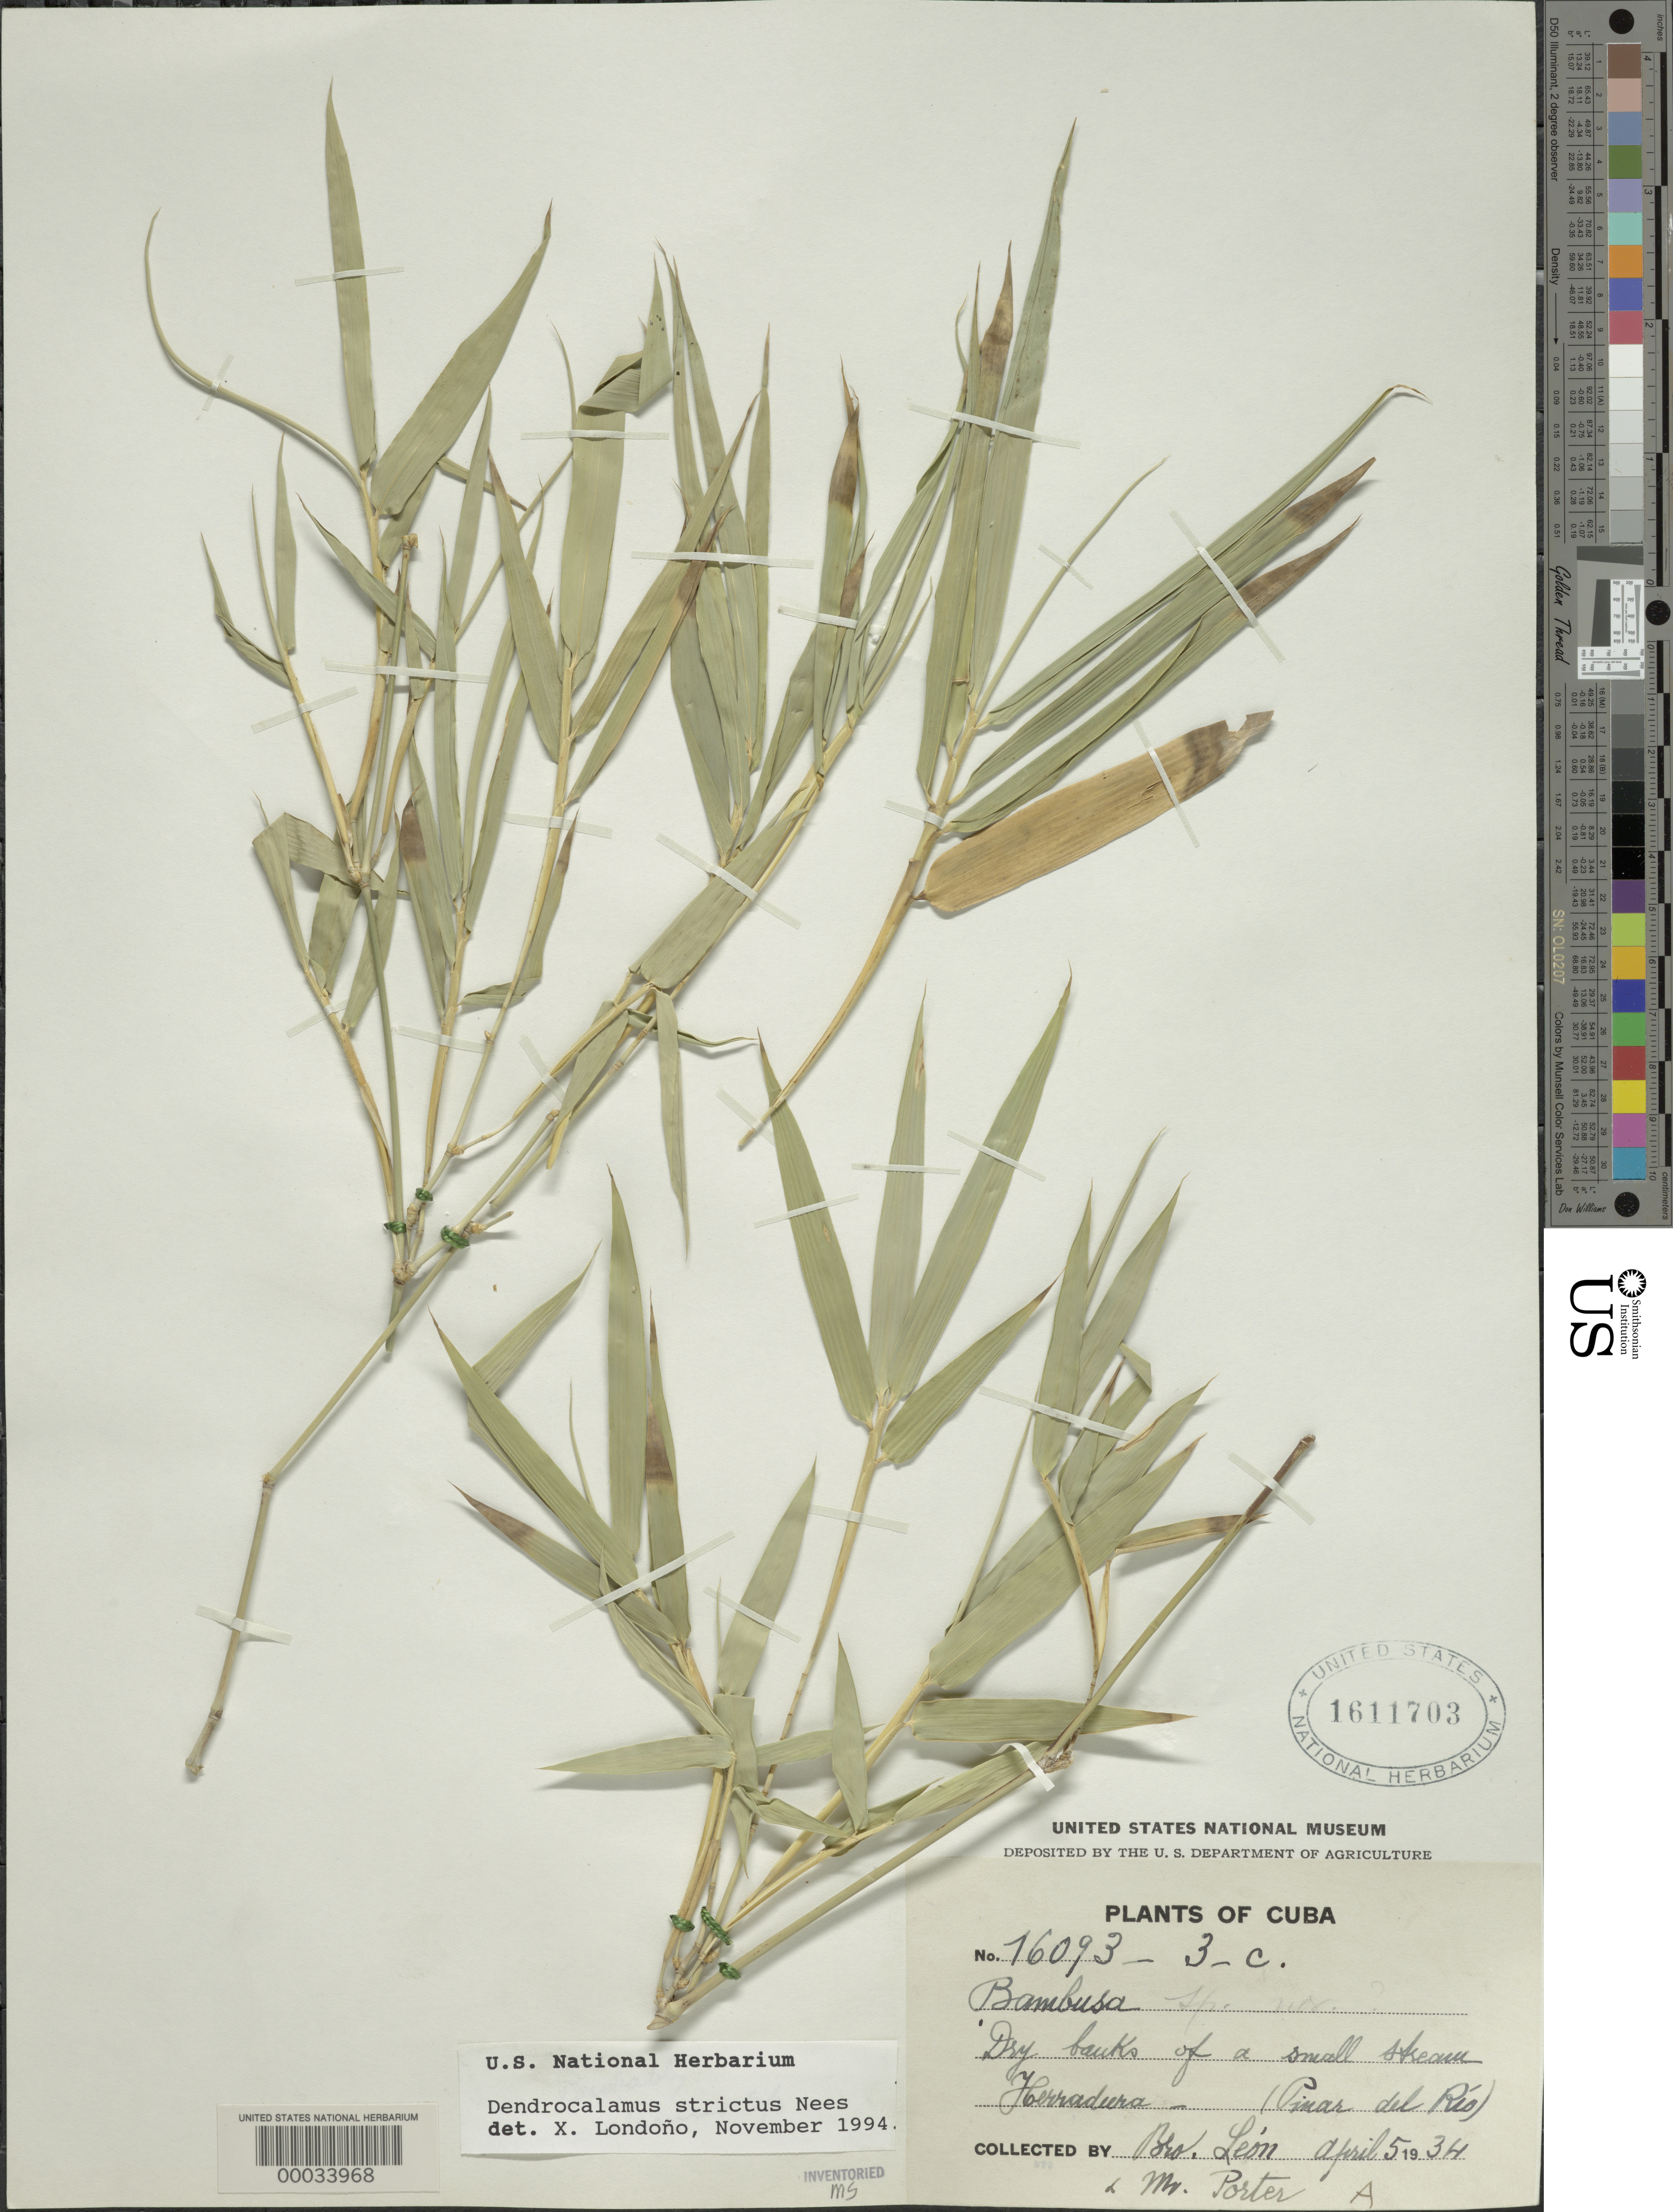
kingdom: Plantae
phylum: Tracheophyta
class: Liliopsida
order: Poales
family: Poaceae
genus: Dendrocalamus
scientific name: Dendrocalamus strictus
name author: (Roxb.) Nees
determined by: Londoño, X., (TULV), Jardin Botanico "Juan Maria Cespedes"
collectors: Bro. León & -- Porter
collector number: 16093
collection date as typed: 05 Apr 1934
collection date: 1934-04-05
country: Cuba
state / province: Pinar del Río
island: Greater Antilles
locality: Herradura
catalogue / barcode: US 1611703